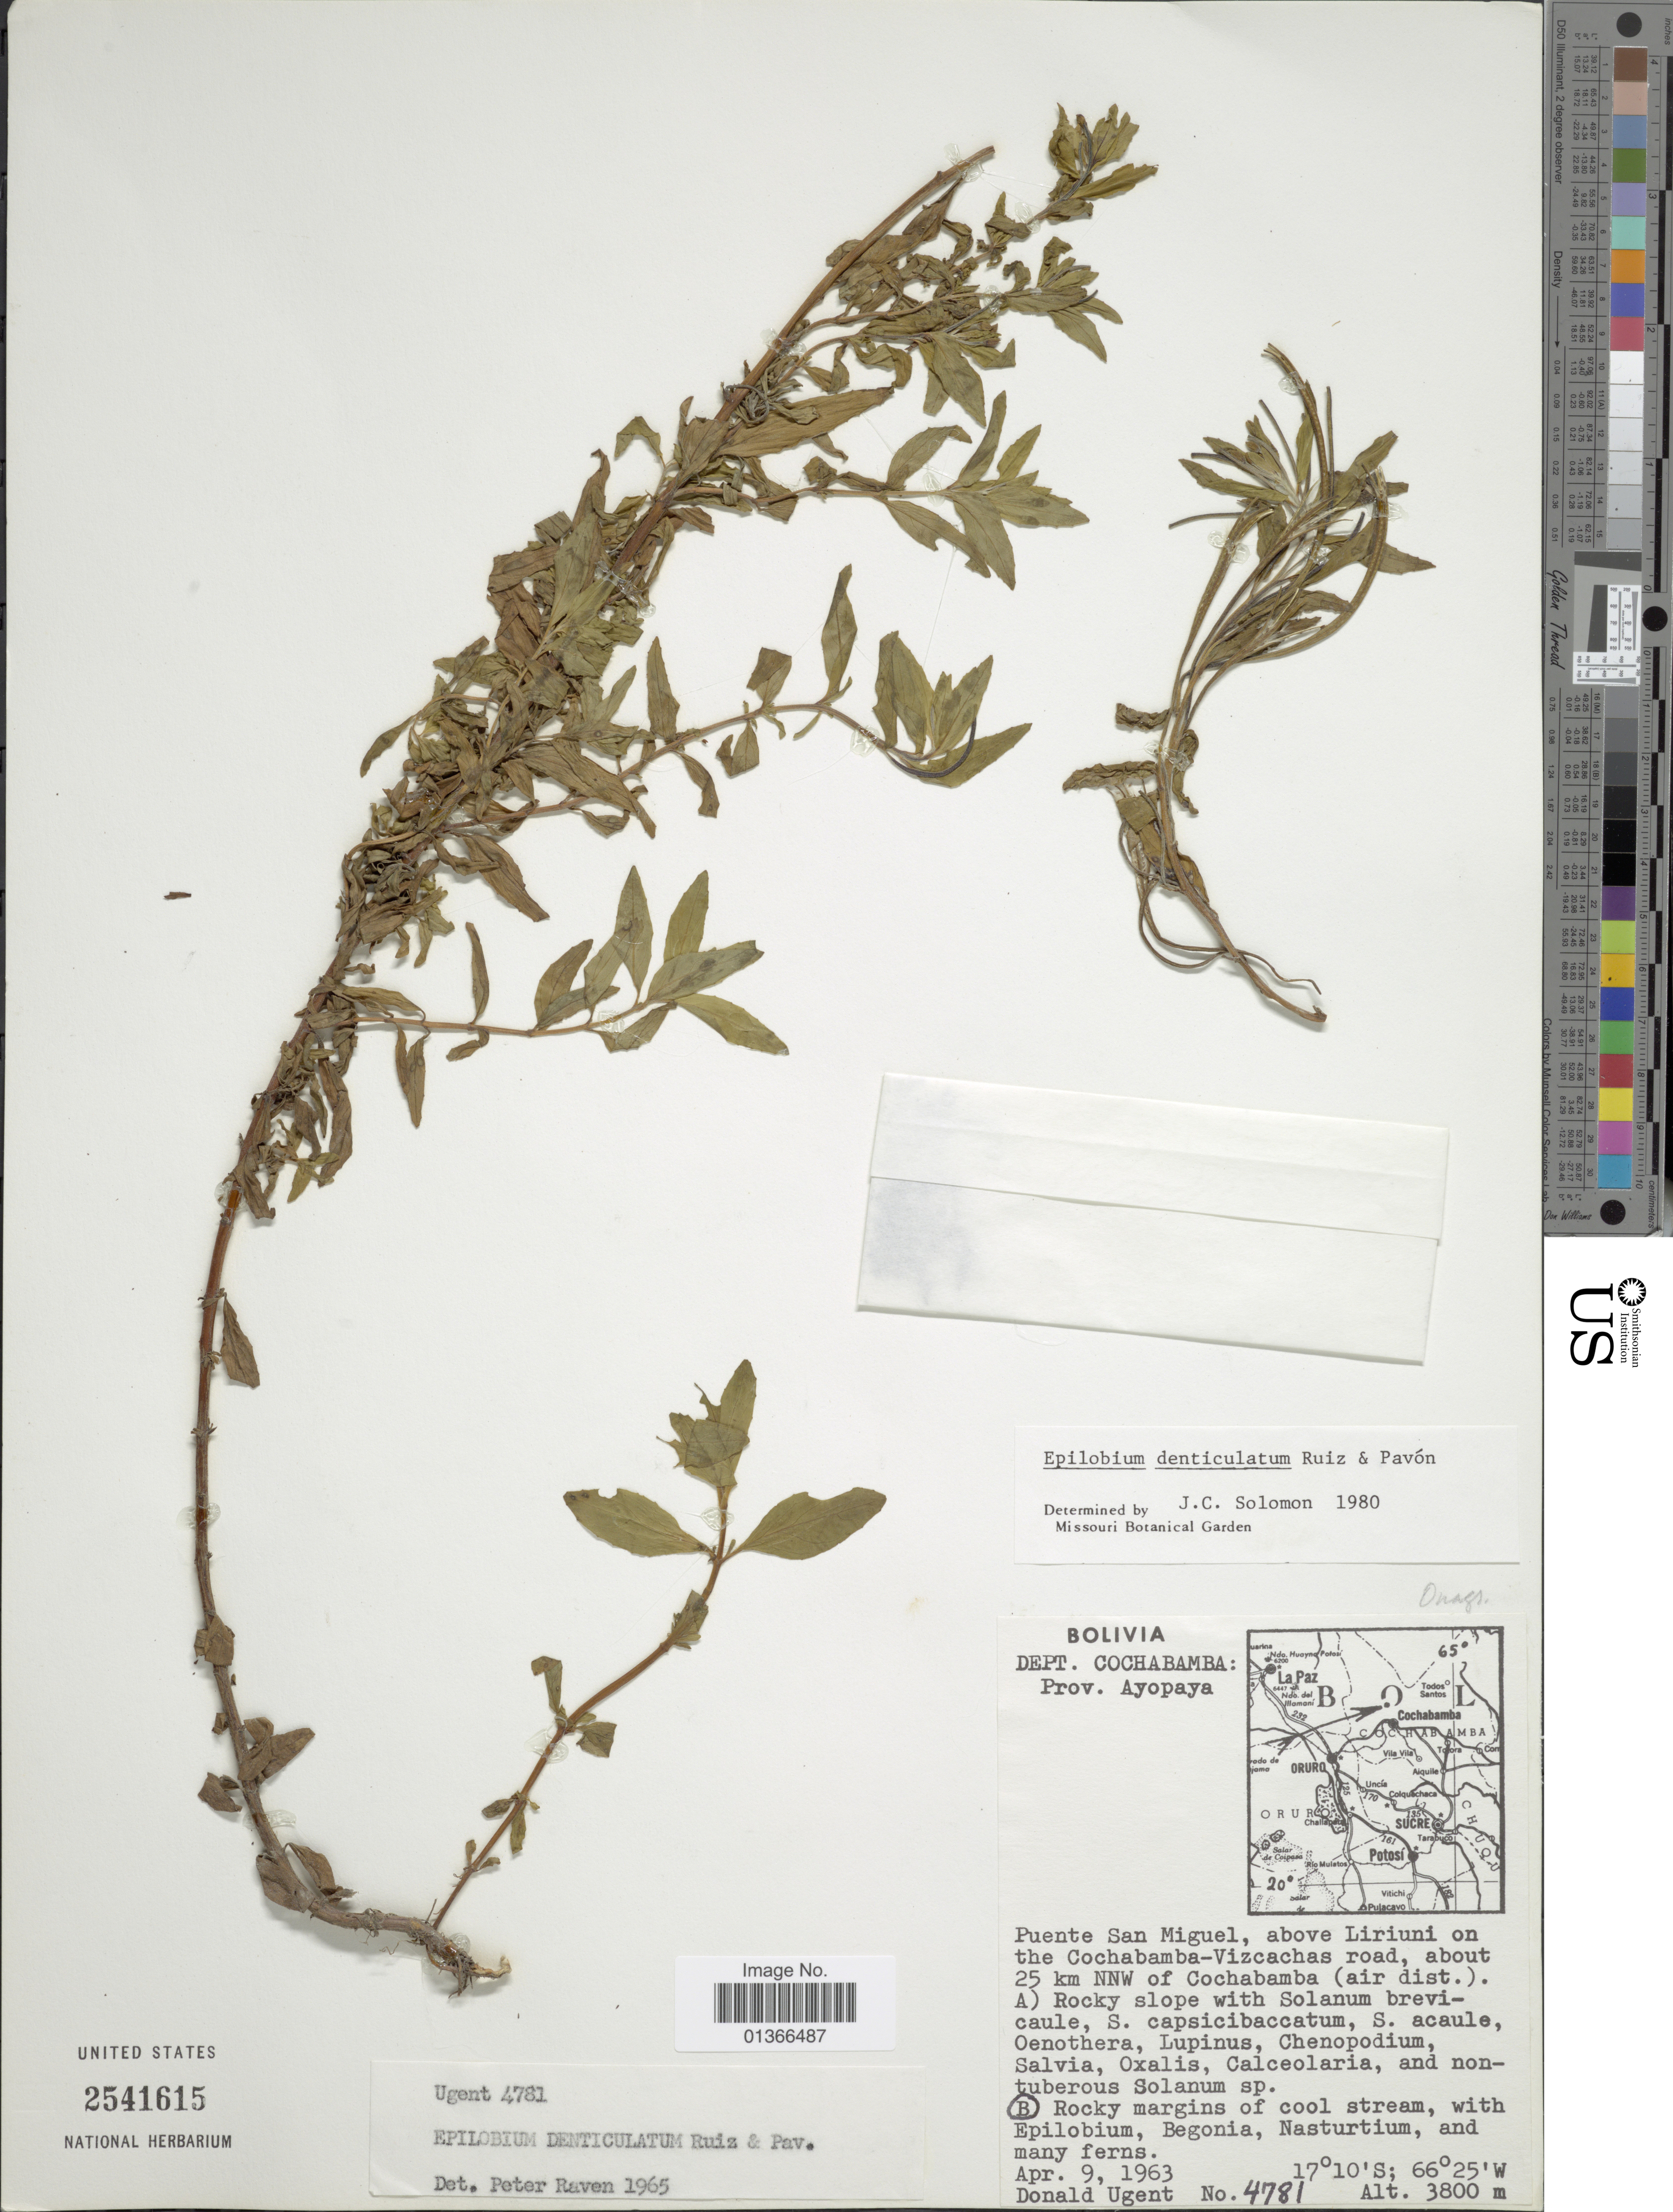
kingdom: Plantae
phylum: Tracheophyta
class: Magnoliopsida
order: Myrtales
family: Onagraceae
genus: Epilobium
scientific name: Epilobium denticulatum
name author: Ruiz & Pav.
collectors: D. Ugent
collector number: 4781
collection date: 1963-04-09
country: Bolivia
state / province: Cochabamba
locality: Prov. Ayopapa. Puente San Miguel, above Liriuni on the Cochabamba-Vizcachas road, about 25 km NNW of Cochabamba (air dist.).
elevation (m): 3800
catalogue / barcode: US 2541615